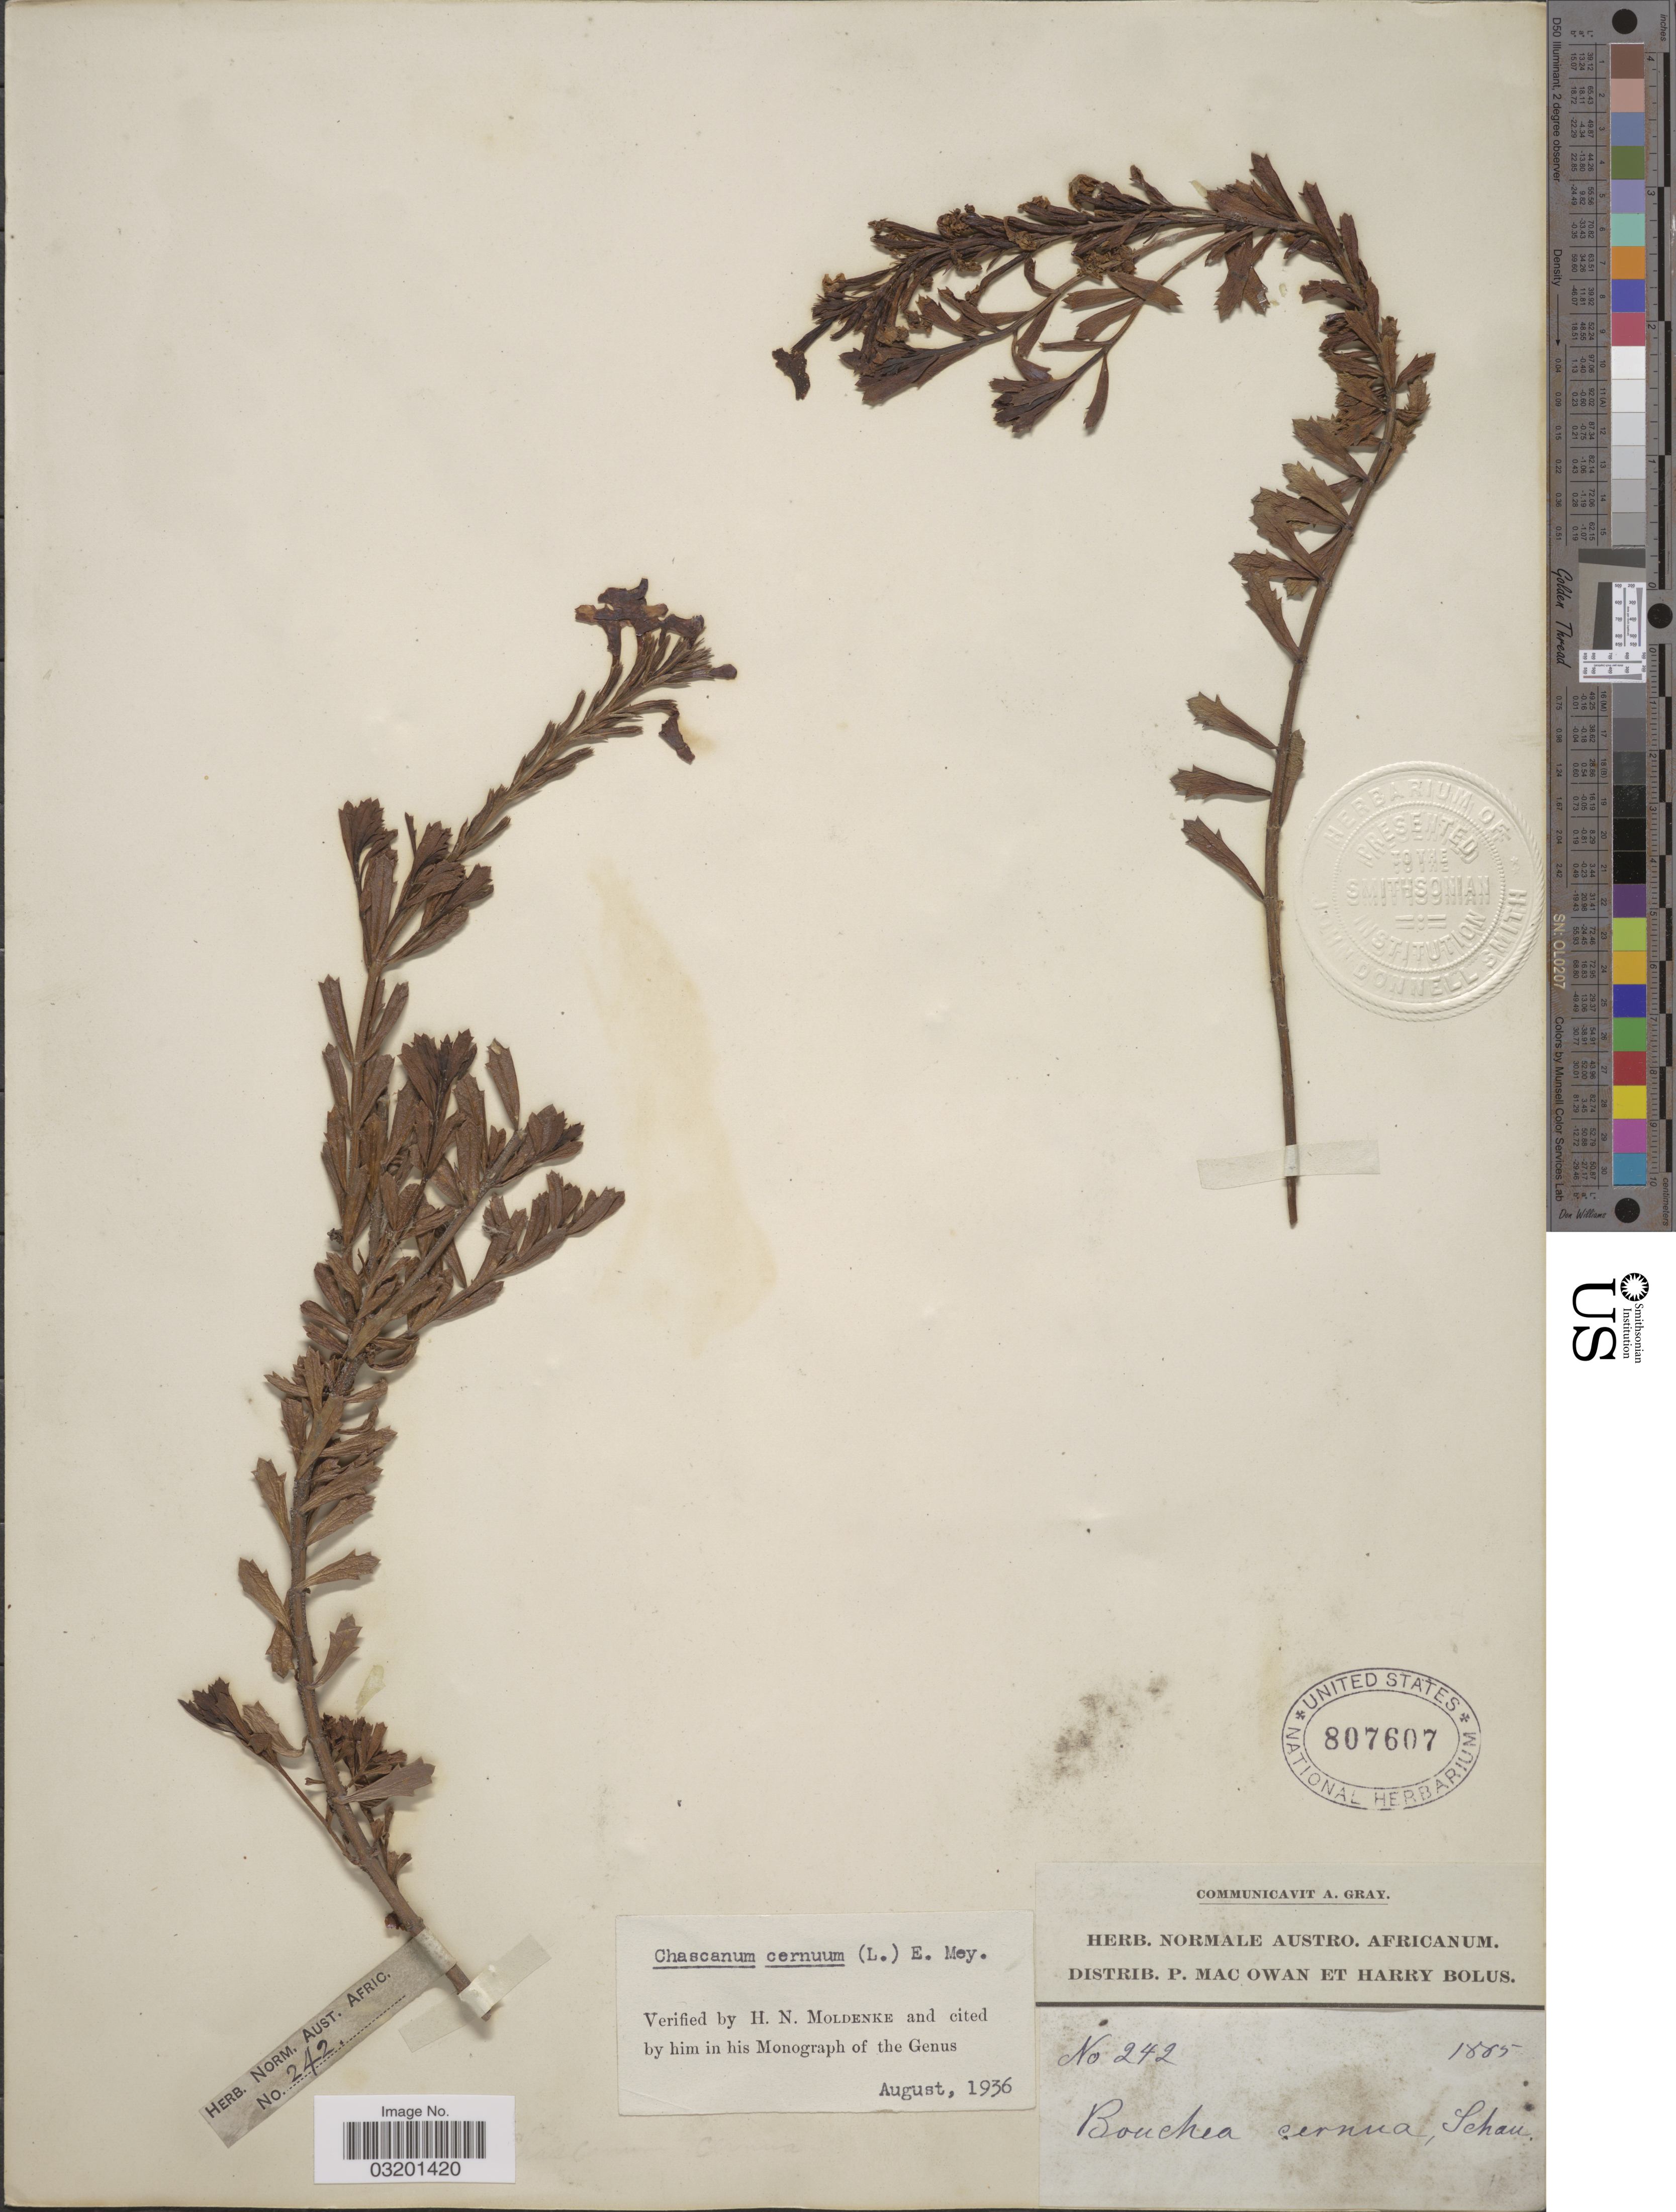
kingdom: Plantae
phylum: Tracheophyta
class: Magnoliopsida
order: Lamiales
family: Verbenaceae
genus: Chascanum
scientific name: Chascanum cernuum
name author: (L.) E. Mey.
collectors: P. MacOwan & H. Bolus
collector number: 242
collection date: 1885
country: South Africa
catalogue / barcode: US 807607